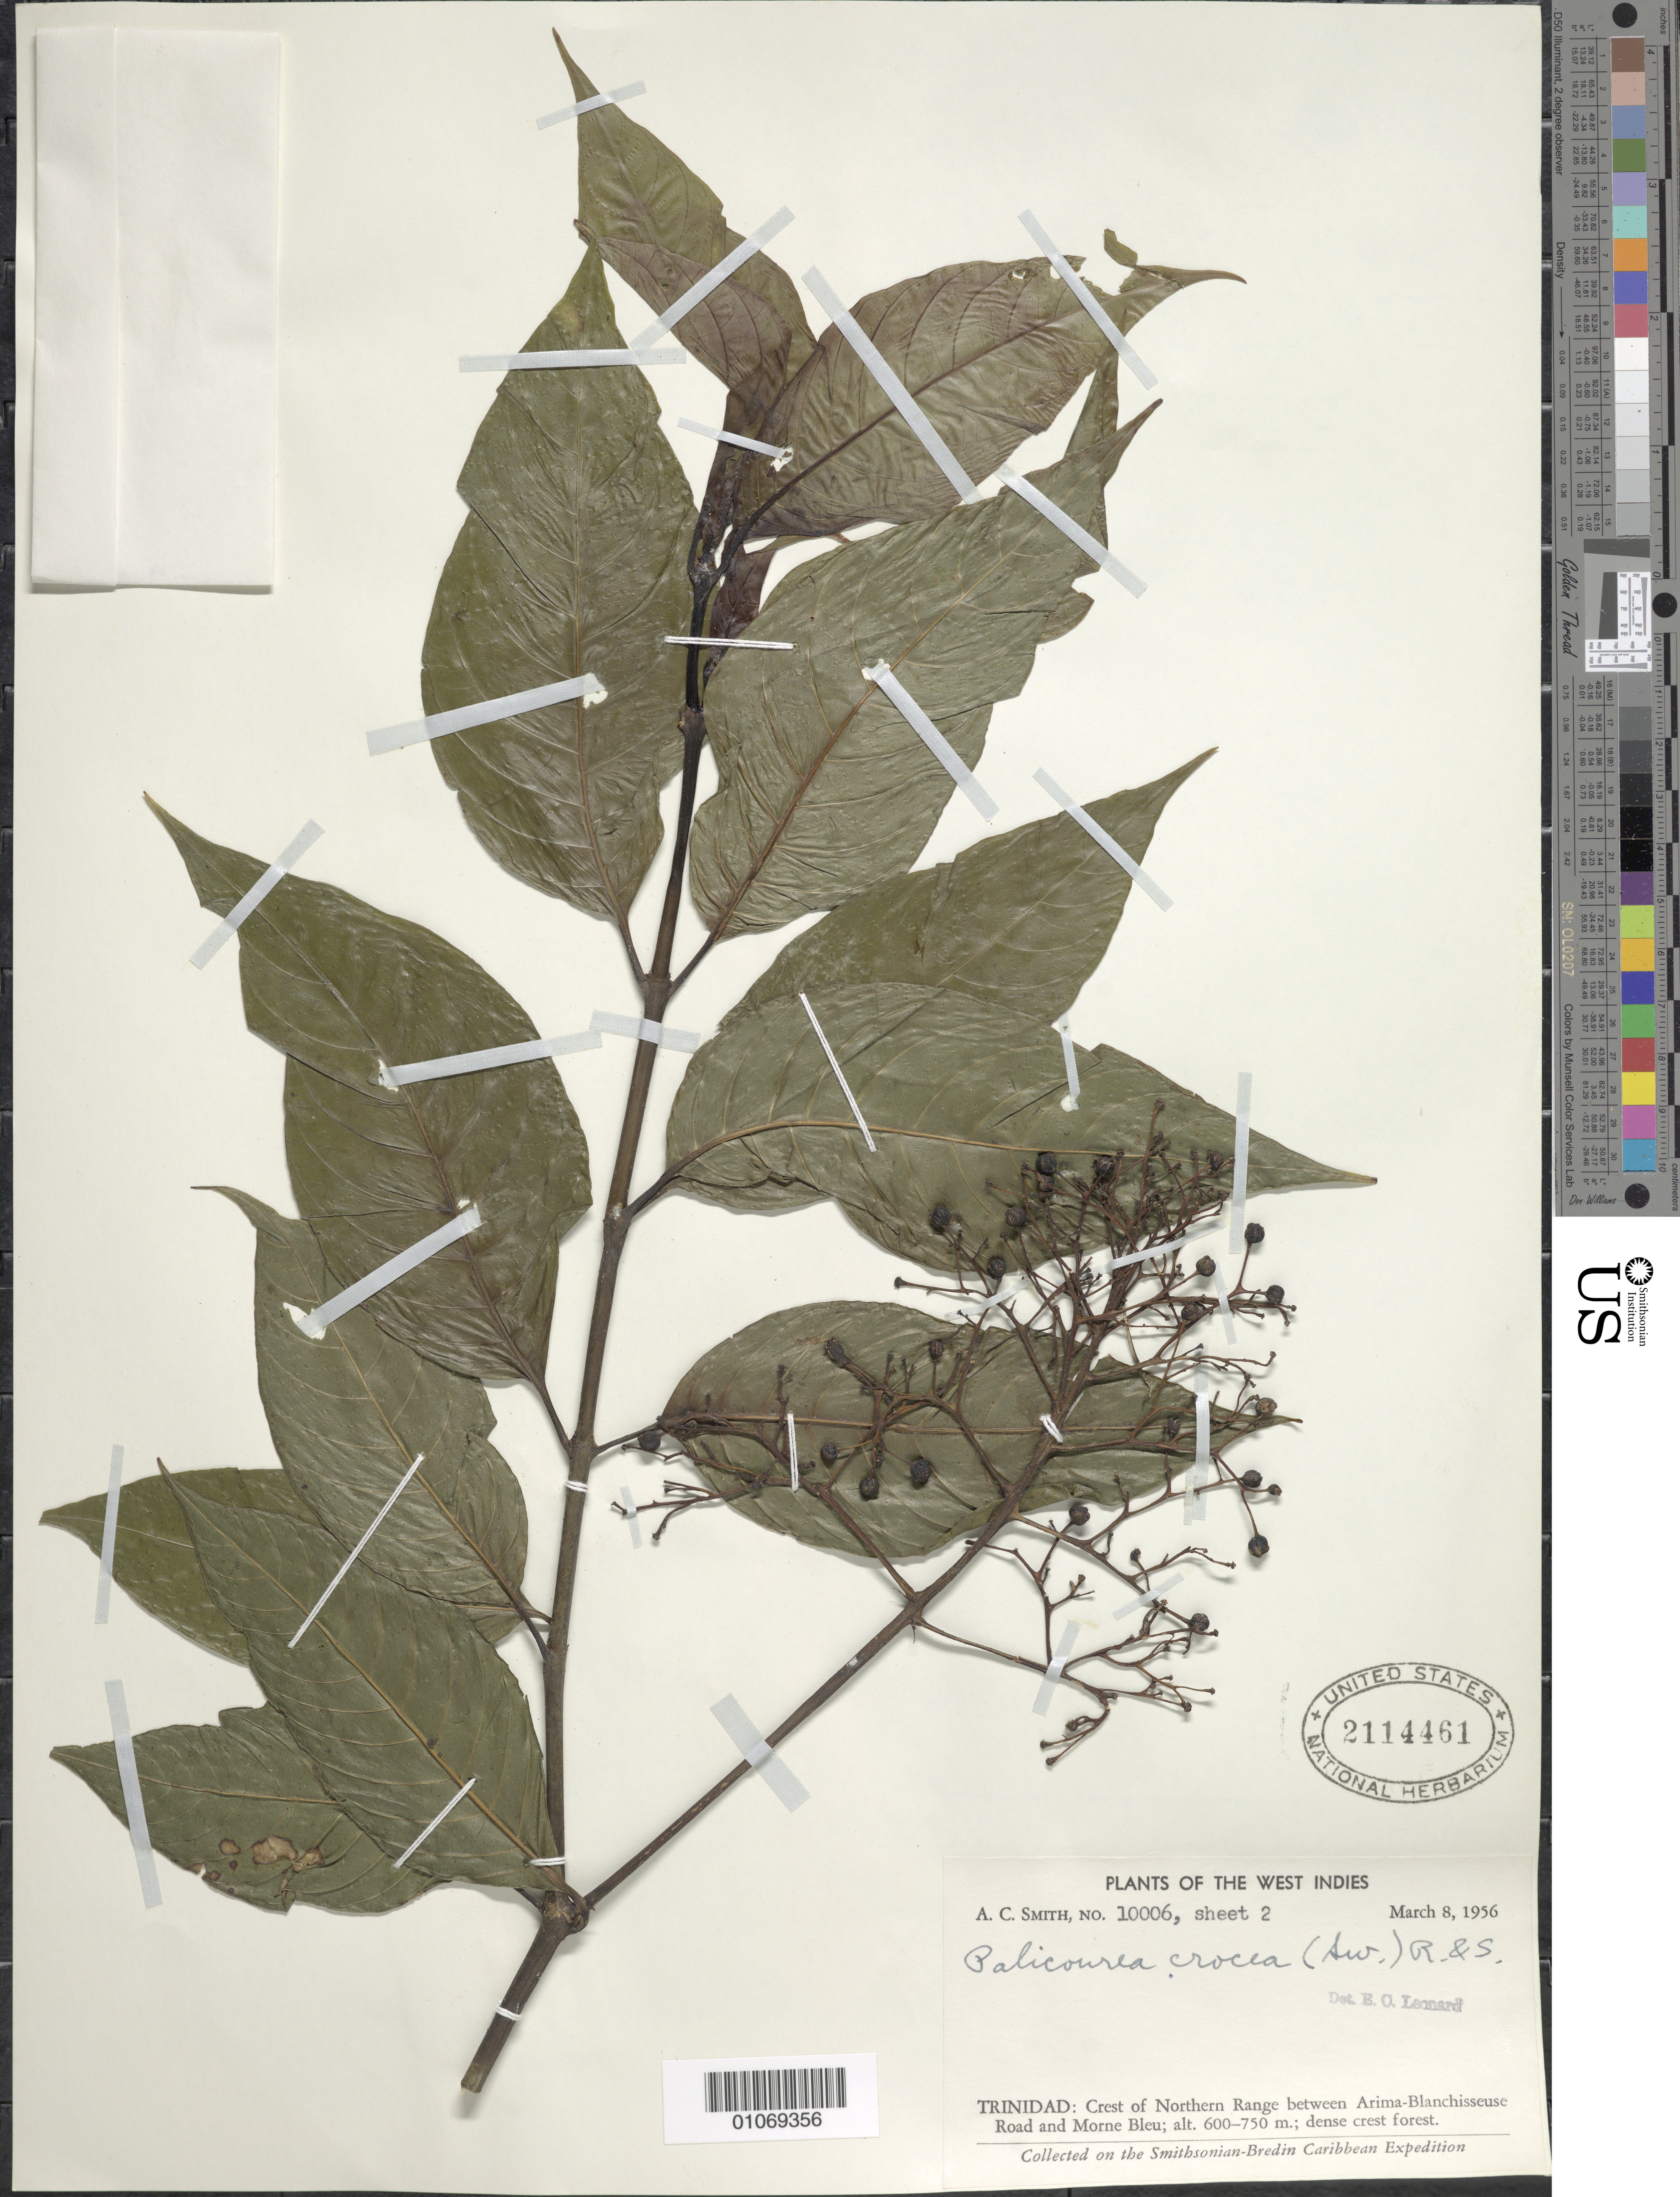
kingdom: Plantae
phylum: Tracheophyta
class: Magnoliopsida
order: Gentianales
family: Rubiaceae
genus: Palicourea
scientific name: Palicourea crocea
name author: (Sw.) Schult.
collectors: A. C. Smith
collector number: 10006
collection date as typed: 08 Mar 1956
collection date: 1956-03-08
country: Trinidad and Tobago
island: Trinidad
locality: Crest of Northern Range between Arima-Blanchisseuse Road and Morne Bleu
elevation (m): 600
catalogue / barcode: US 2114461